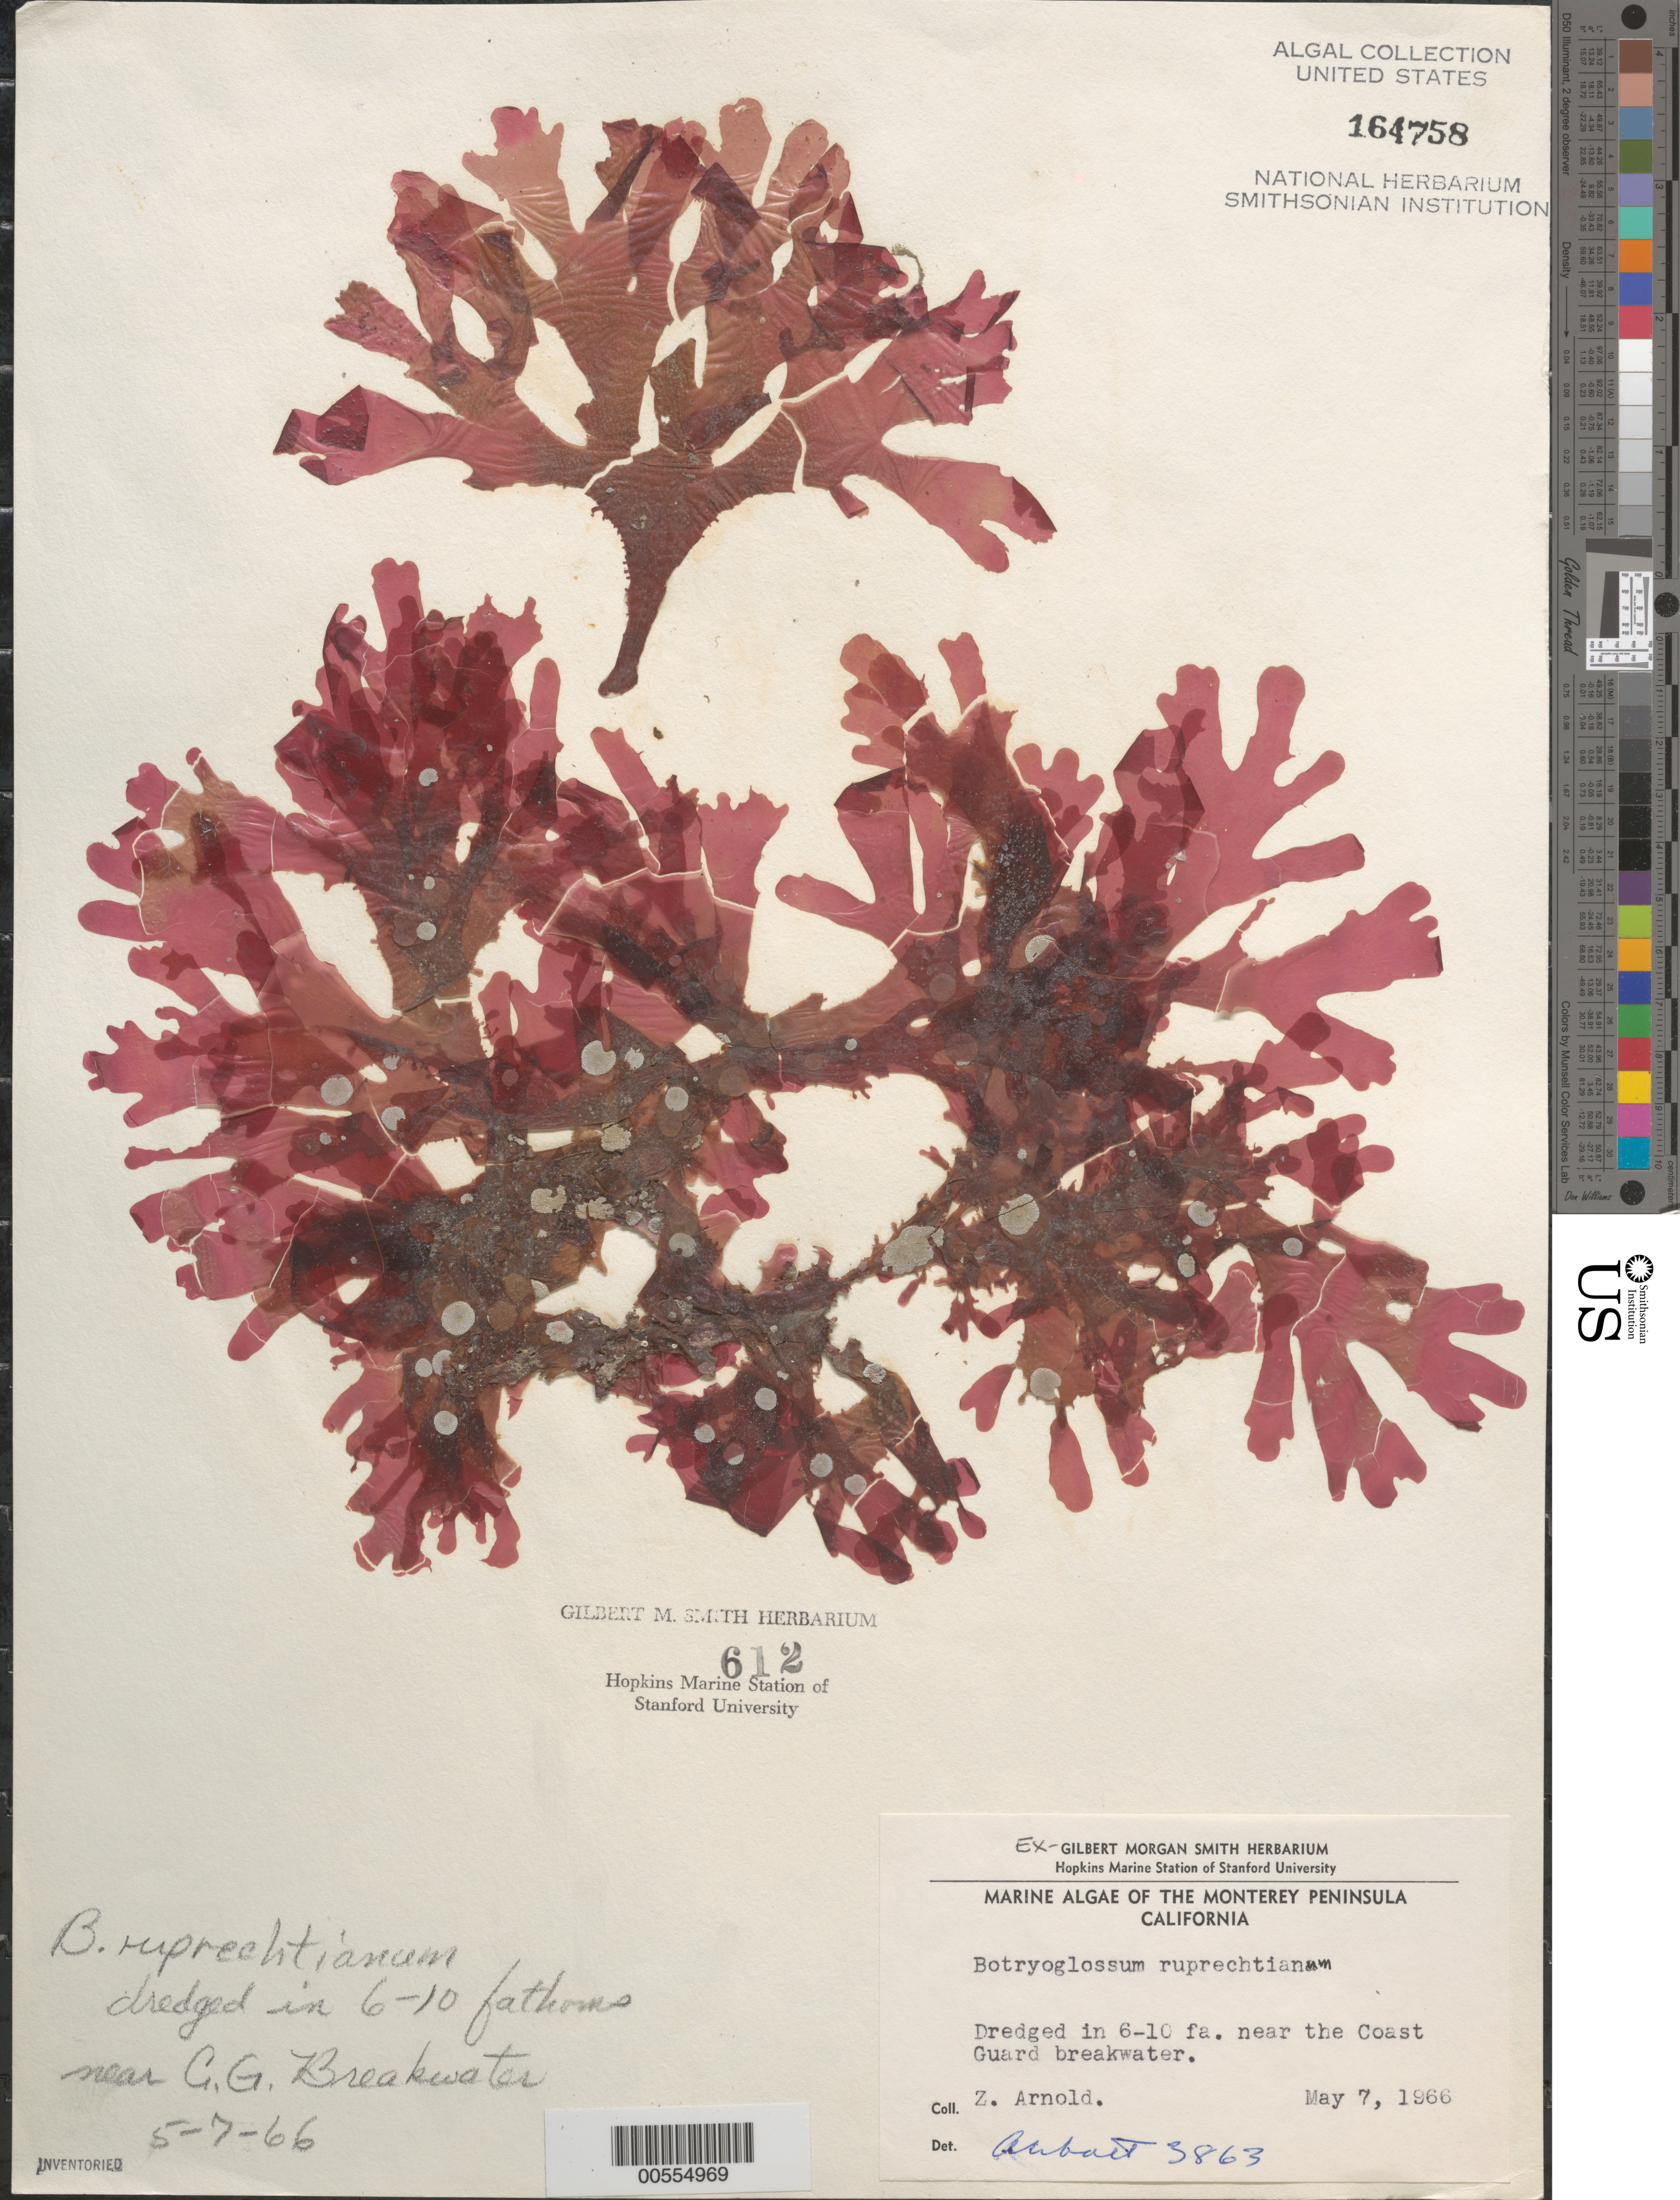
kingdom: Plantae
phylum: Rhodophyta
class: Florideophyceae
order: Ceramiales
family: Delesseriaceae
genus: Cryptopleura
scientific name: Cryptopleura ruprechtiana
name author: (J. Agardh) Kylin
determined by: Algae name updating Project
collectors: Z. M. Arnold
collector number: IAA 3863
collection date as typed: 07 May 1966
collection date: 1966-05-07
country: United States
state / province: California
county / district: Monterey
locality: Monterey Bay, near Coast Guard breakwater, Monterey Peninsula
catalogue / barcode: US 164758